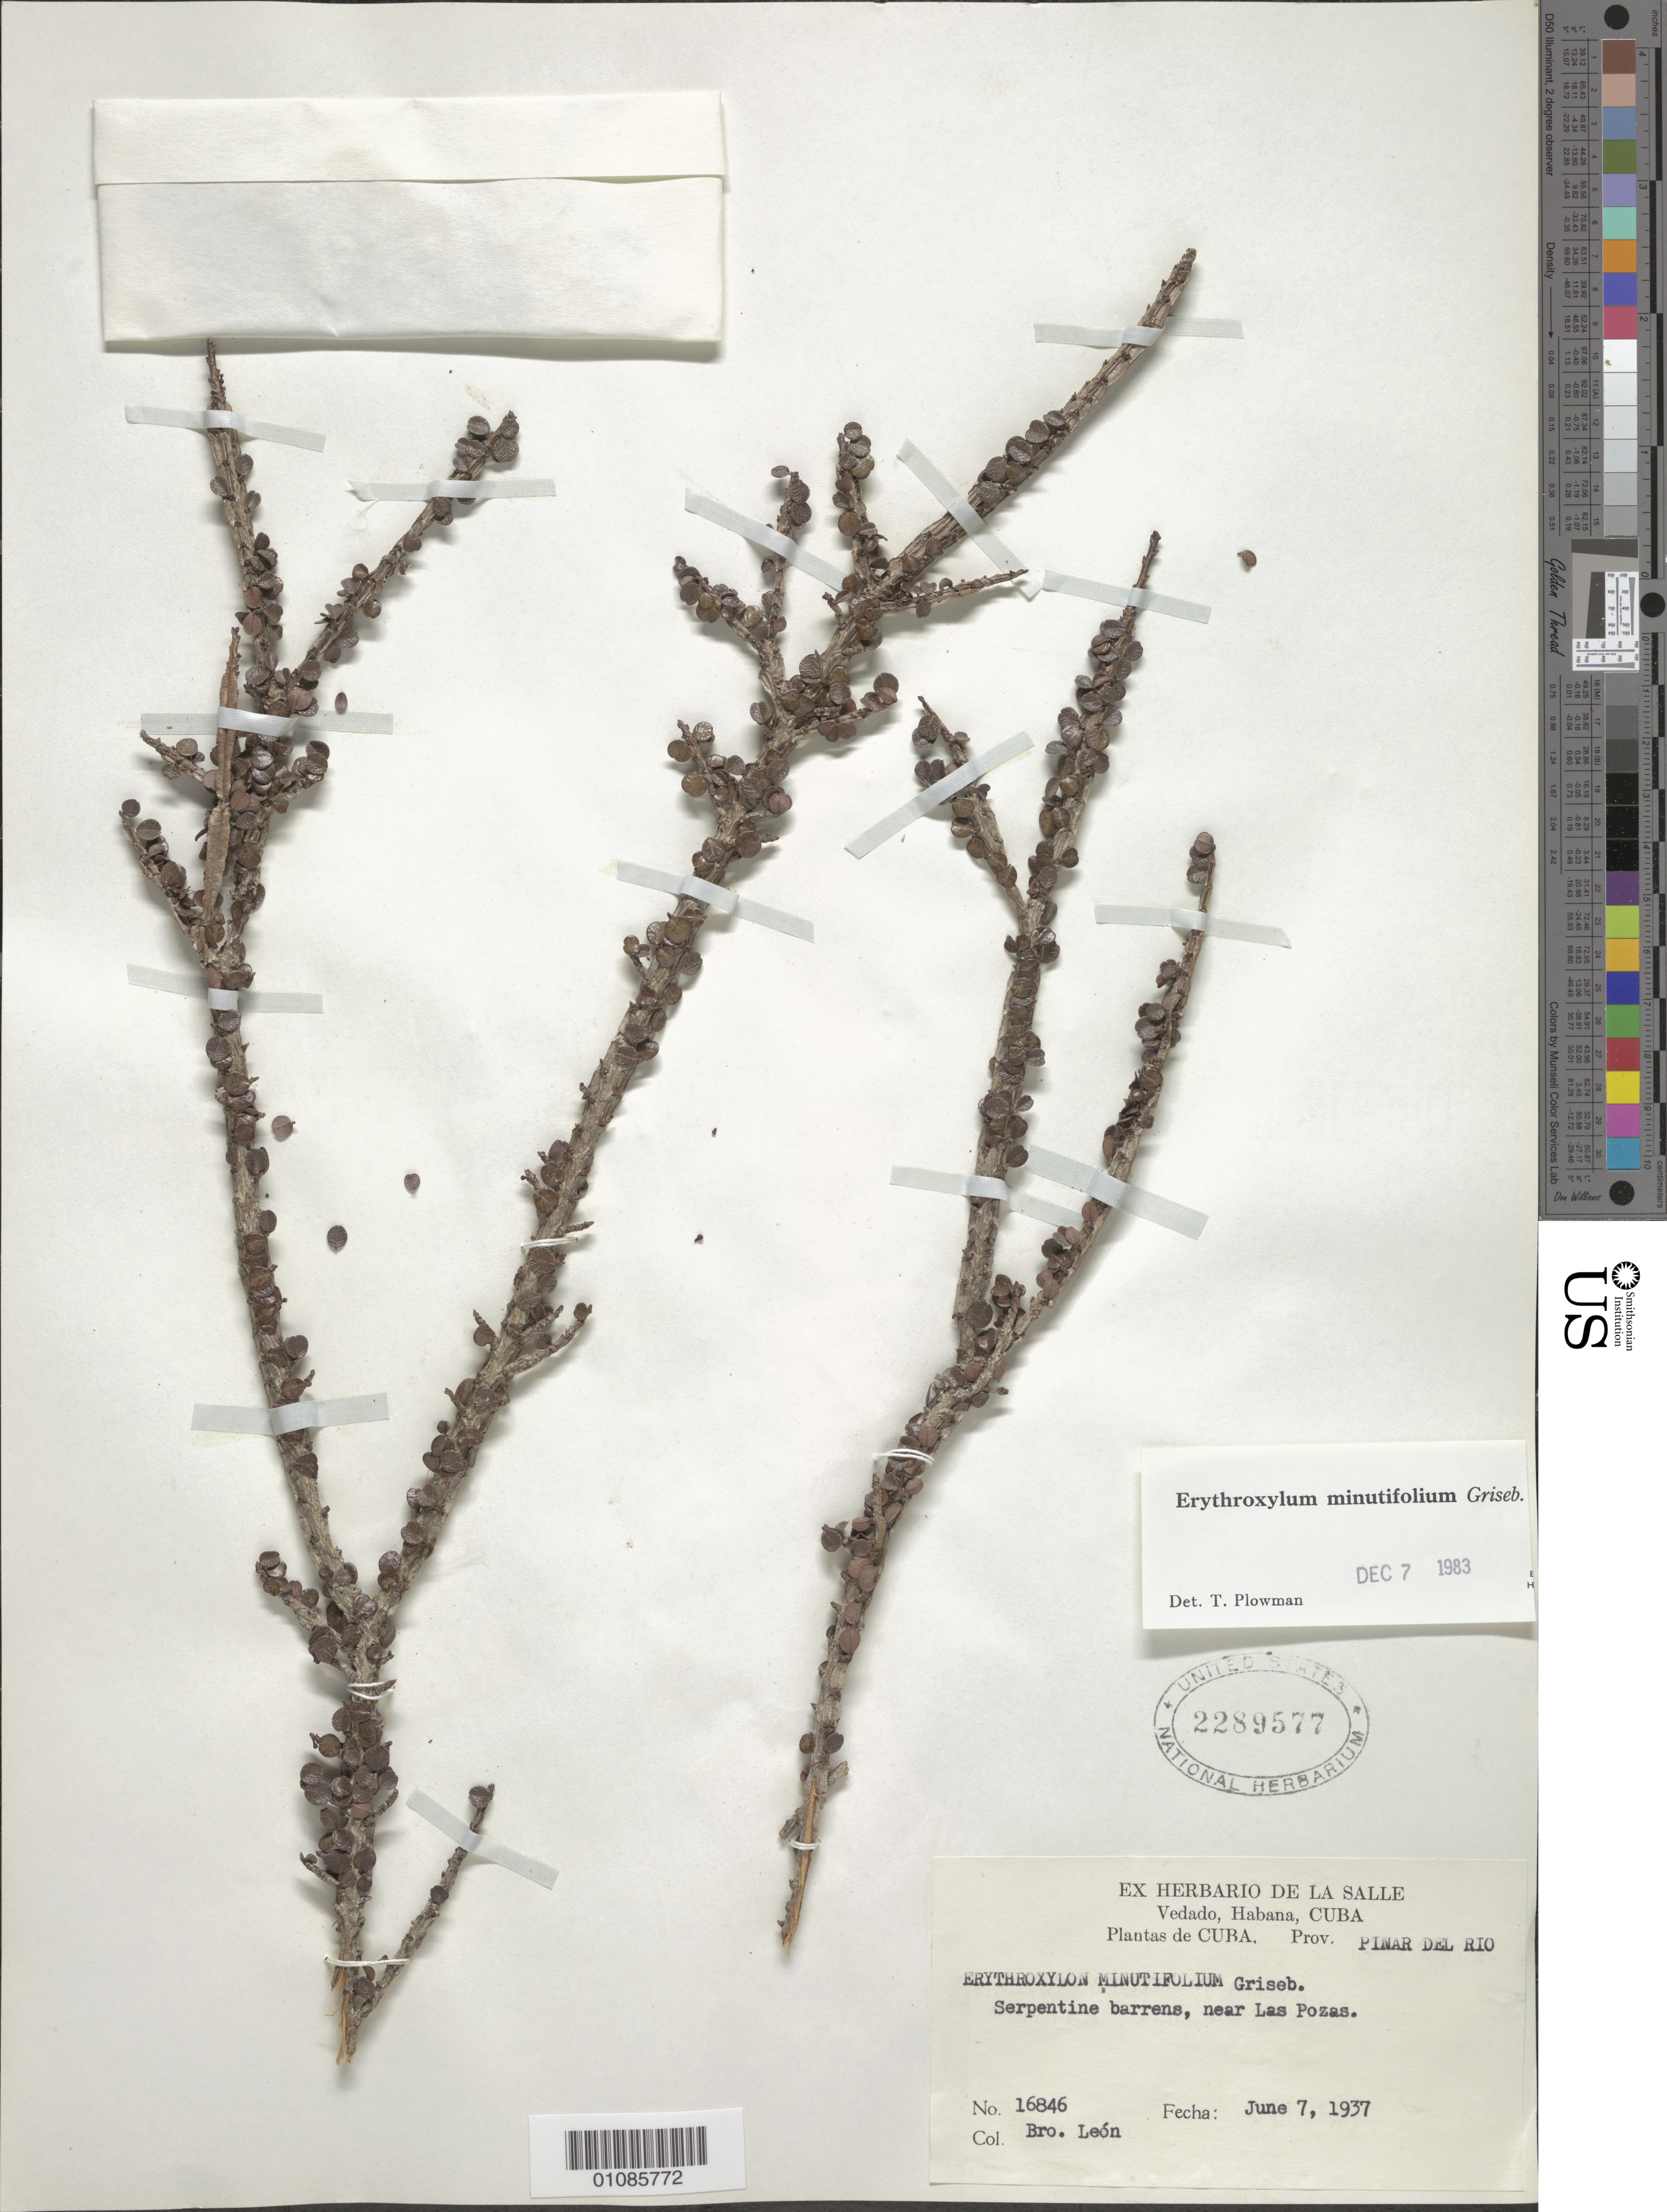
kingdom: Plantae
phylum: Tracheophyta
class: Magnoliopsida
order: Malpighiales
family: Erythroxylaceae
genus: Erythroxylum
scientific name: Erythroxylum minutifolium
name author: Griseb.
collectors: Bro. León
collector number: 16846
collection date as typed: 07 Jun 1937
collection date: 1937-06-07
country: Cuba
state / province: Pinar del Rio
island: Cuba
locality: Near las Pozas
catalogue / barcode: US 2289577